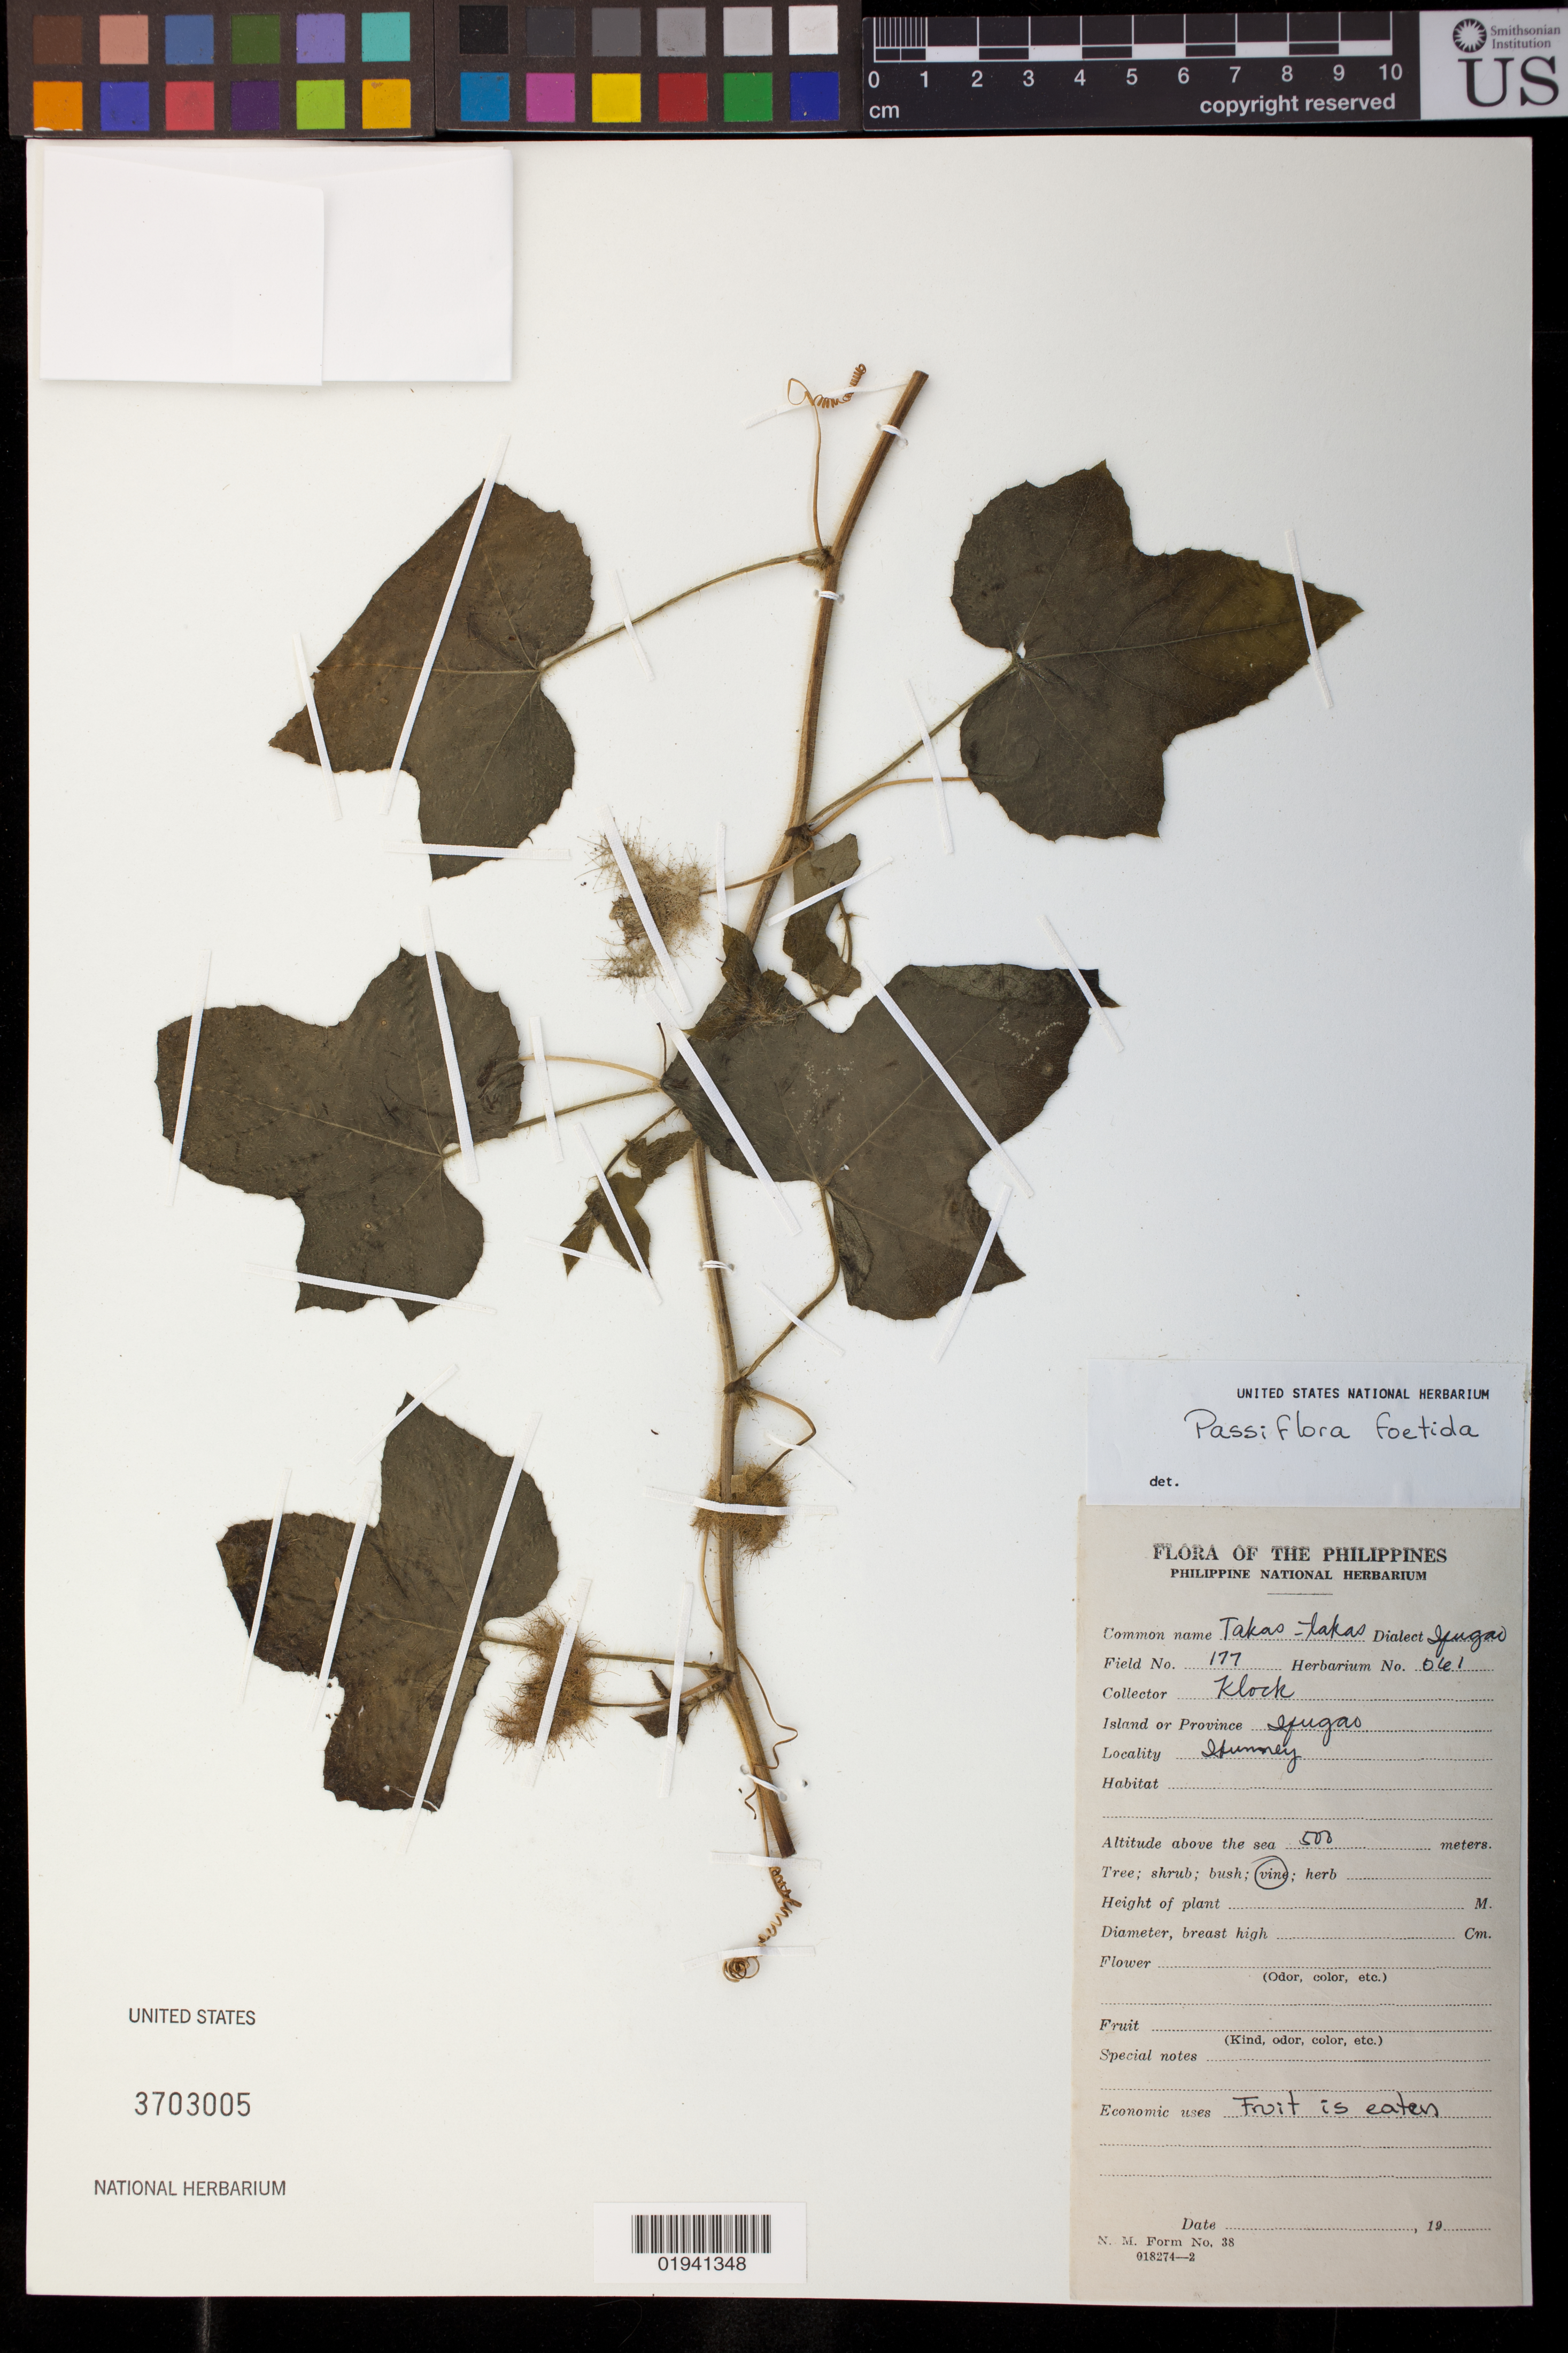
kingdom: Plantae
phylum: Tracheophyta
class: Magnoliopsida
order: Malpighiales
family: Passifloraceae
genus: Passiflora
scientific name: Passiflora foetida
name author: L.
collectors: Klock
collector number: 177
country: Philippines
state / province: Cordillera (Administrative Region)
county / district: Ifugao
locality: Ibunney (?)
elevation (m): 500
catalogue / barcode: US 3703005